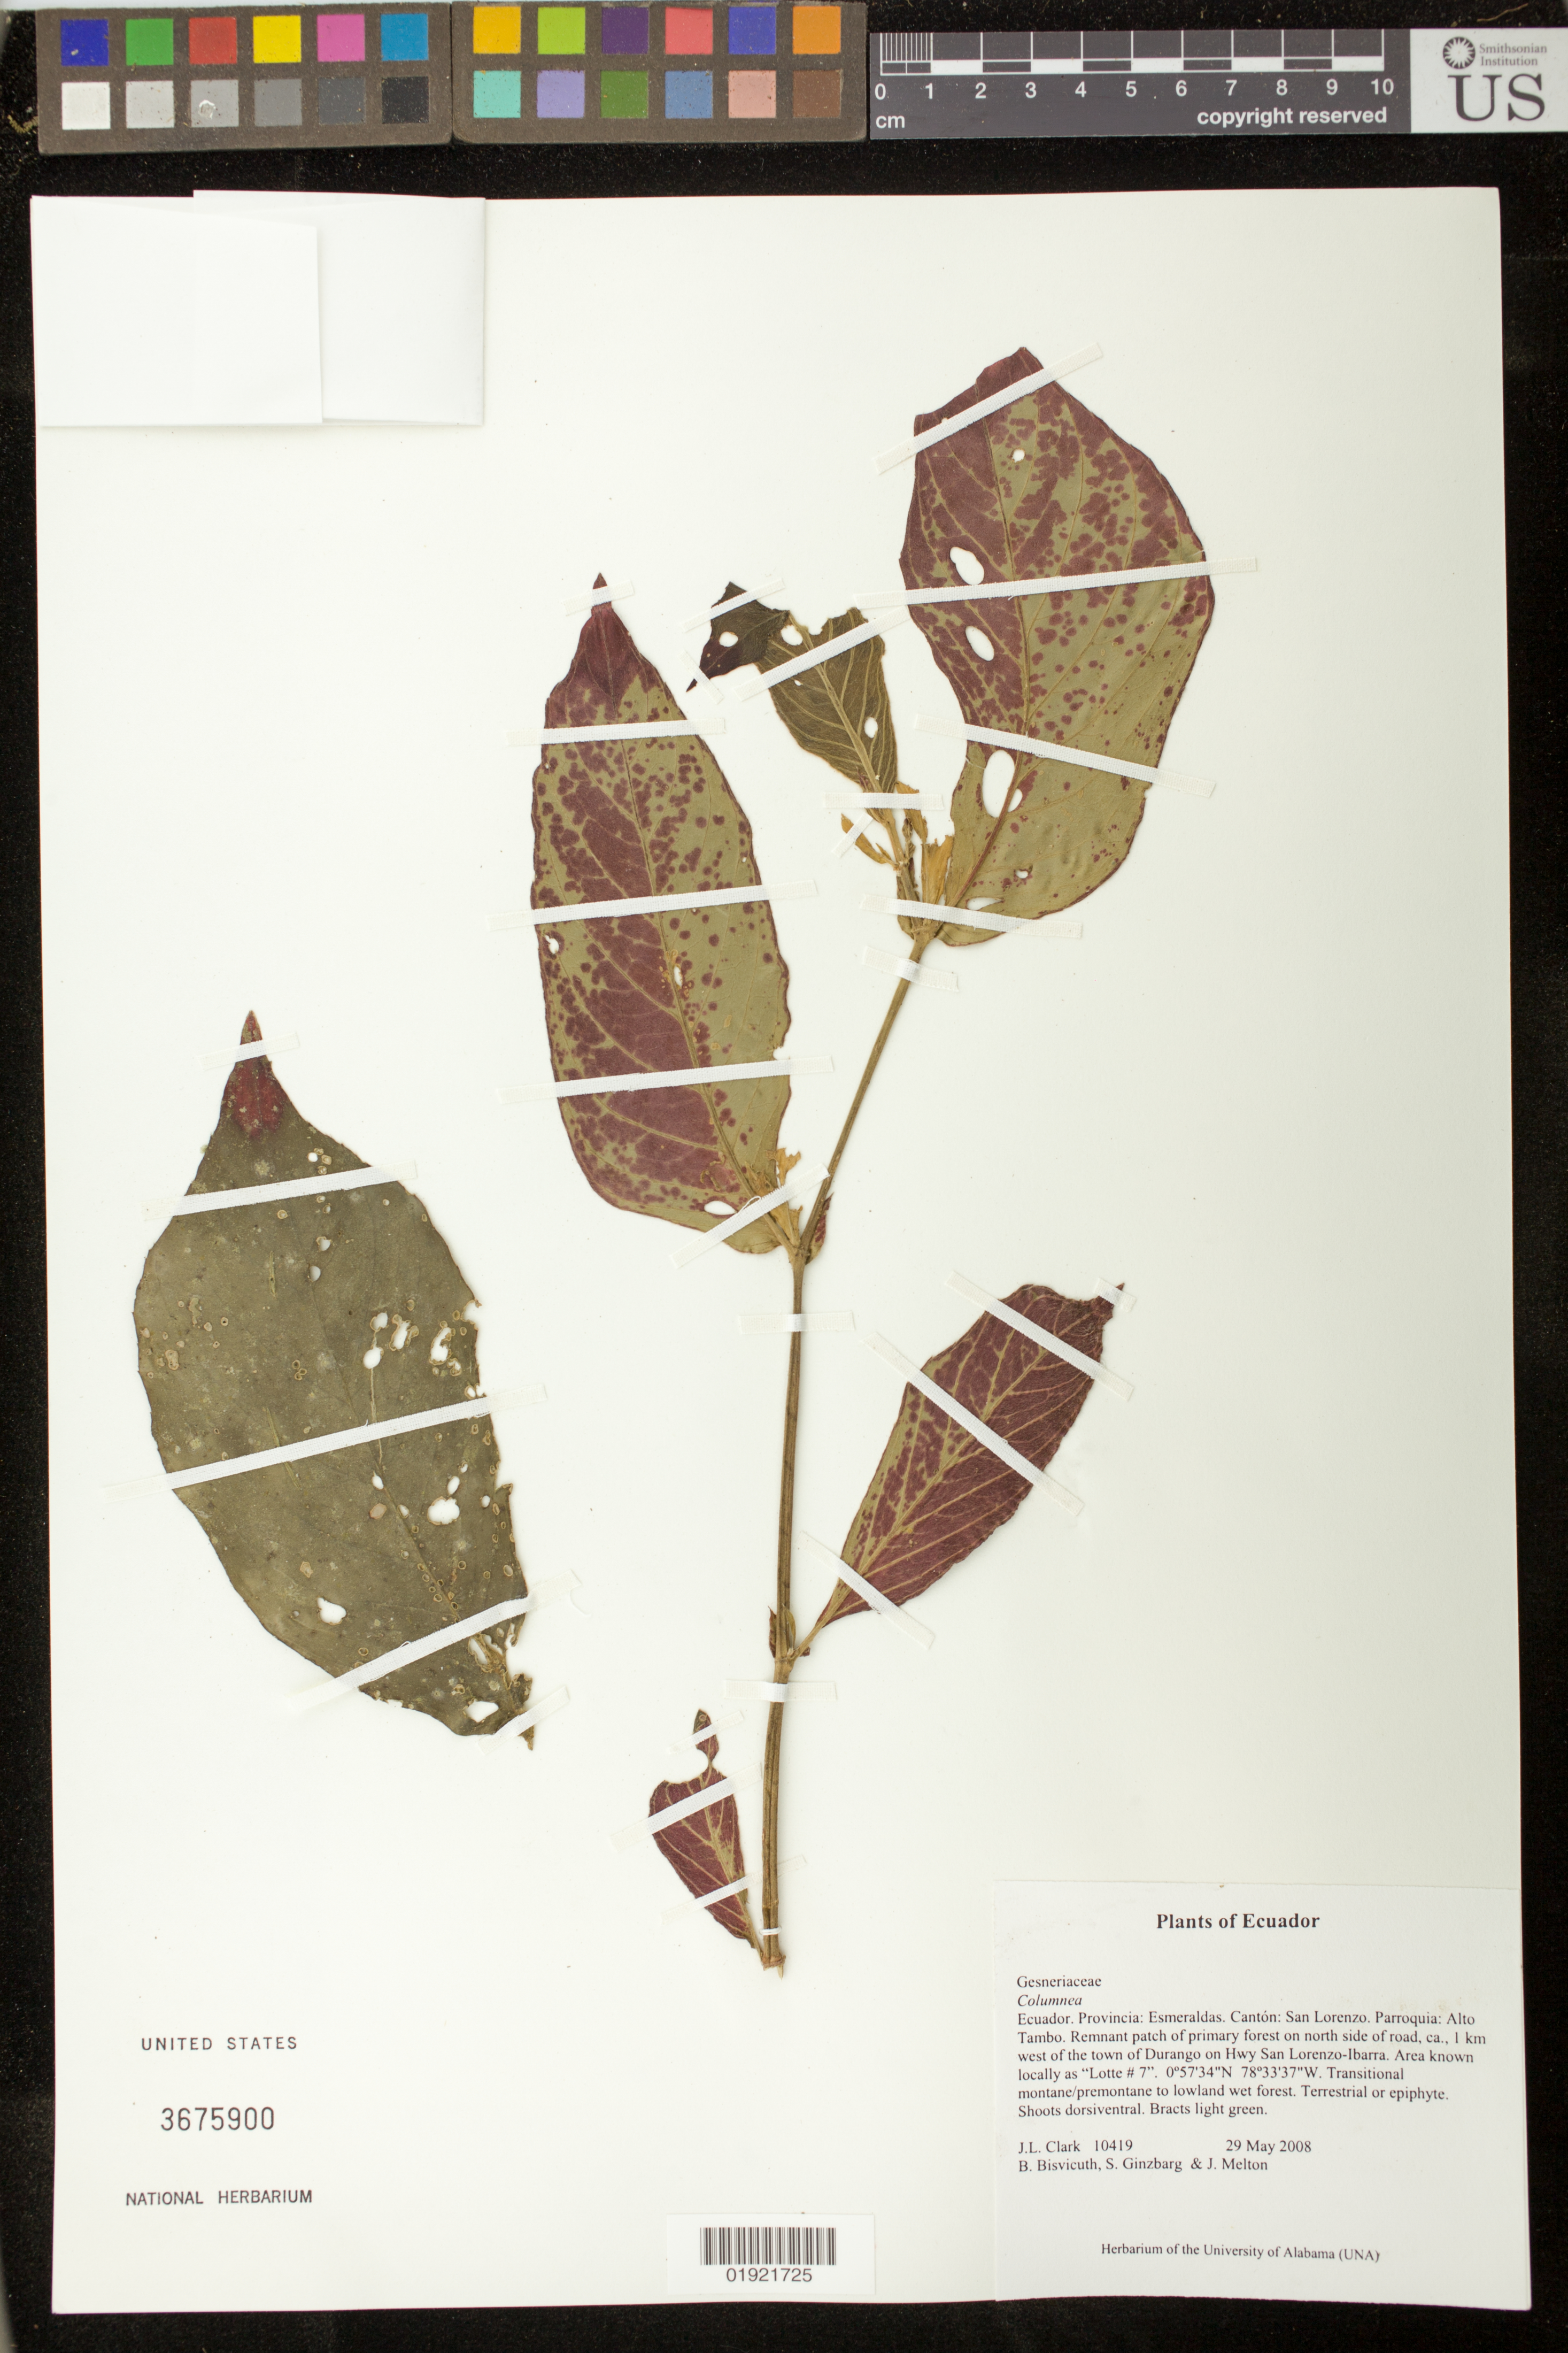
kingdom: Plantae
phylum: Tracheophyta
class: Magnoliopsida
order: Lamiales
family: Gesneriaceae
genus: Columnea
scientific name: Columnea sp.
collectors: J. L. Clark, B. Bisvicuth, S. Ginzbarg & J. Melton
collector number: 10419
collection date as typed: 29 May 2008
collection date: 2008-05-29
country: Ecuador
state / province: Esmeraldas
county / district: San Lorenzo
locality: Parroquia: Alto Tambo. Remnant patch of primary forest on north side of road, ca., 1 km west of town of Durango on Hwy San Lorenzo-Ibarra. Area known locally as "Lotte #7"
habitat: Transitional montane/premontane to lowland wet forest.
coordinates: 0 57 34 N, 78 33 37 W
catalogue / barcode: US 3675900